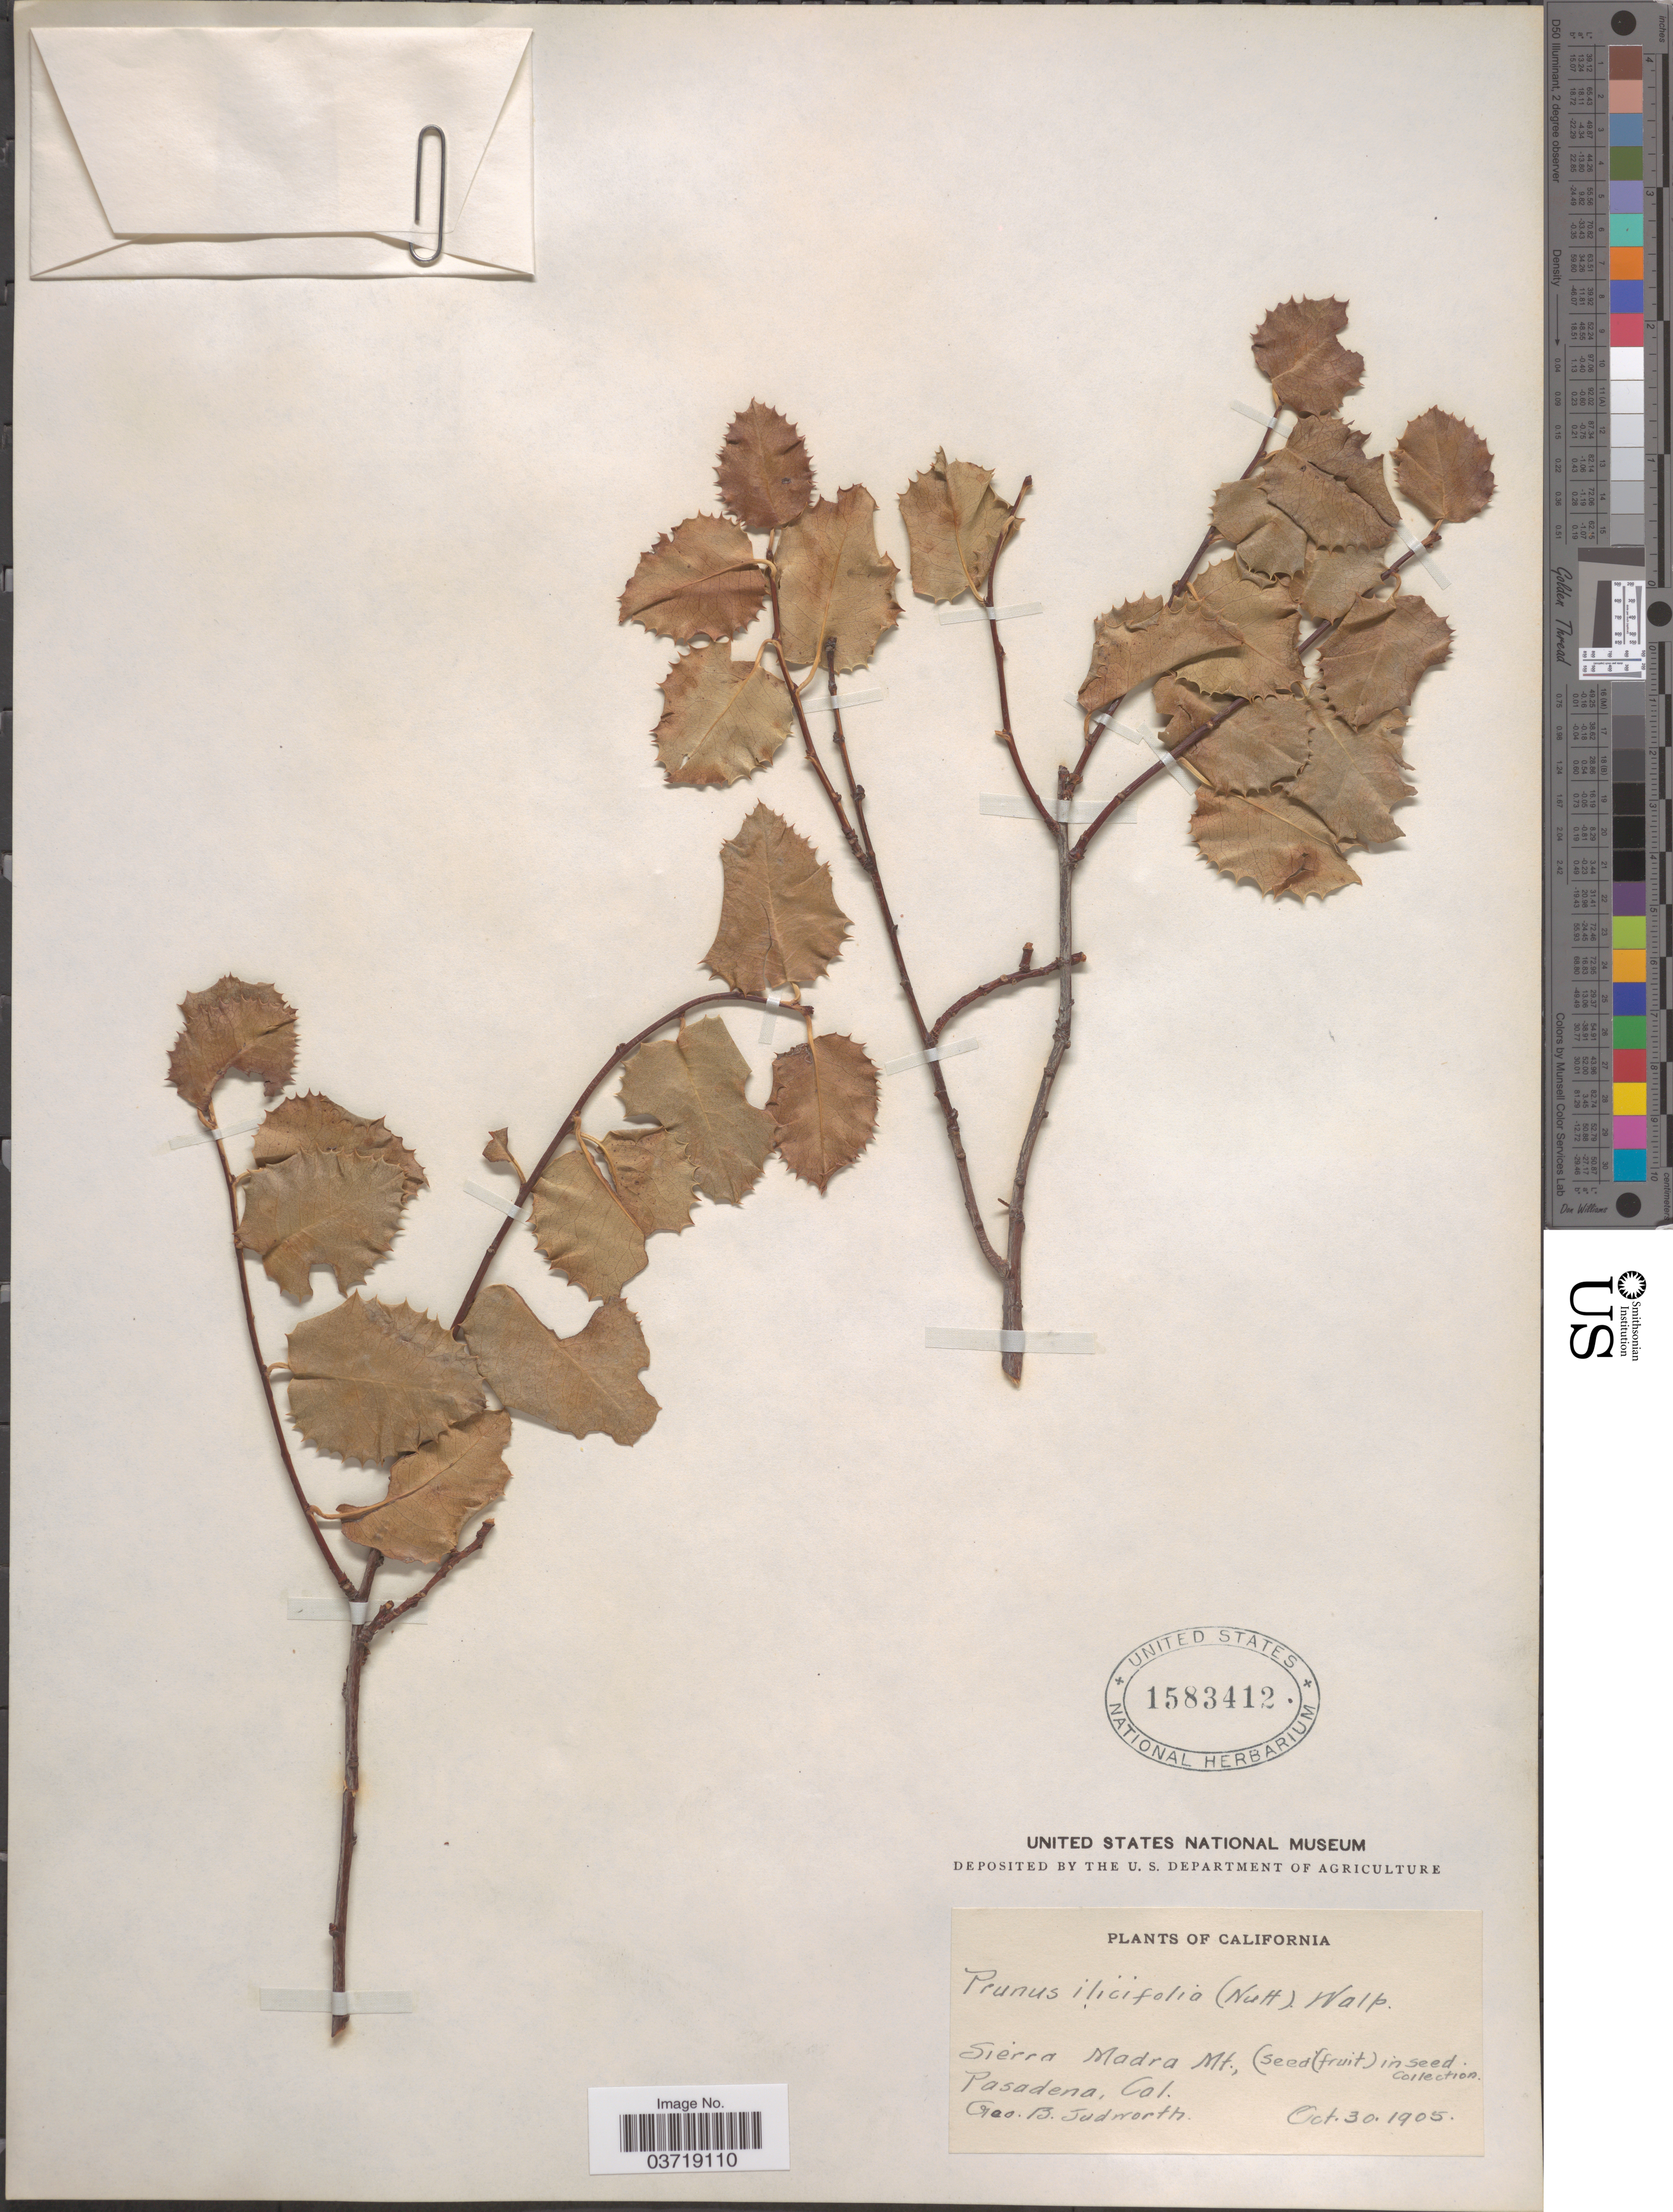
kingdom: Plantae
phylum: Tracheophyta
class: Magnoliopsida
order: Rosales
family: Rosaceae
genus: Prunus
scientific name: Prunus ilicifolia var. ilicifolia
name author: (Nutt. ex Hook. & Arn.) D. Dietr.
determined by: Strong, Mark T., (BOT), Smithsonian Institution - National Museum of Natural History (UNITED STATES)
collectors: G. B. Sudworth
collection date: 1905-10-30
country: United States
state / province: California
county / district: Los Angeles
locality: Sierra Madra Mt., Pasadena.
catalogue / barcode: US 1583412